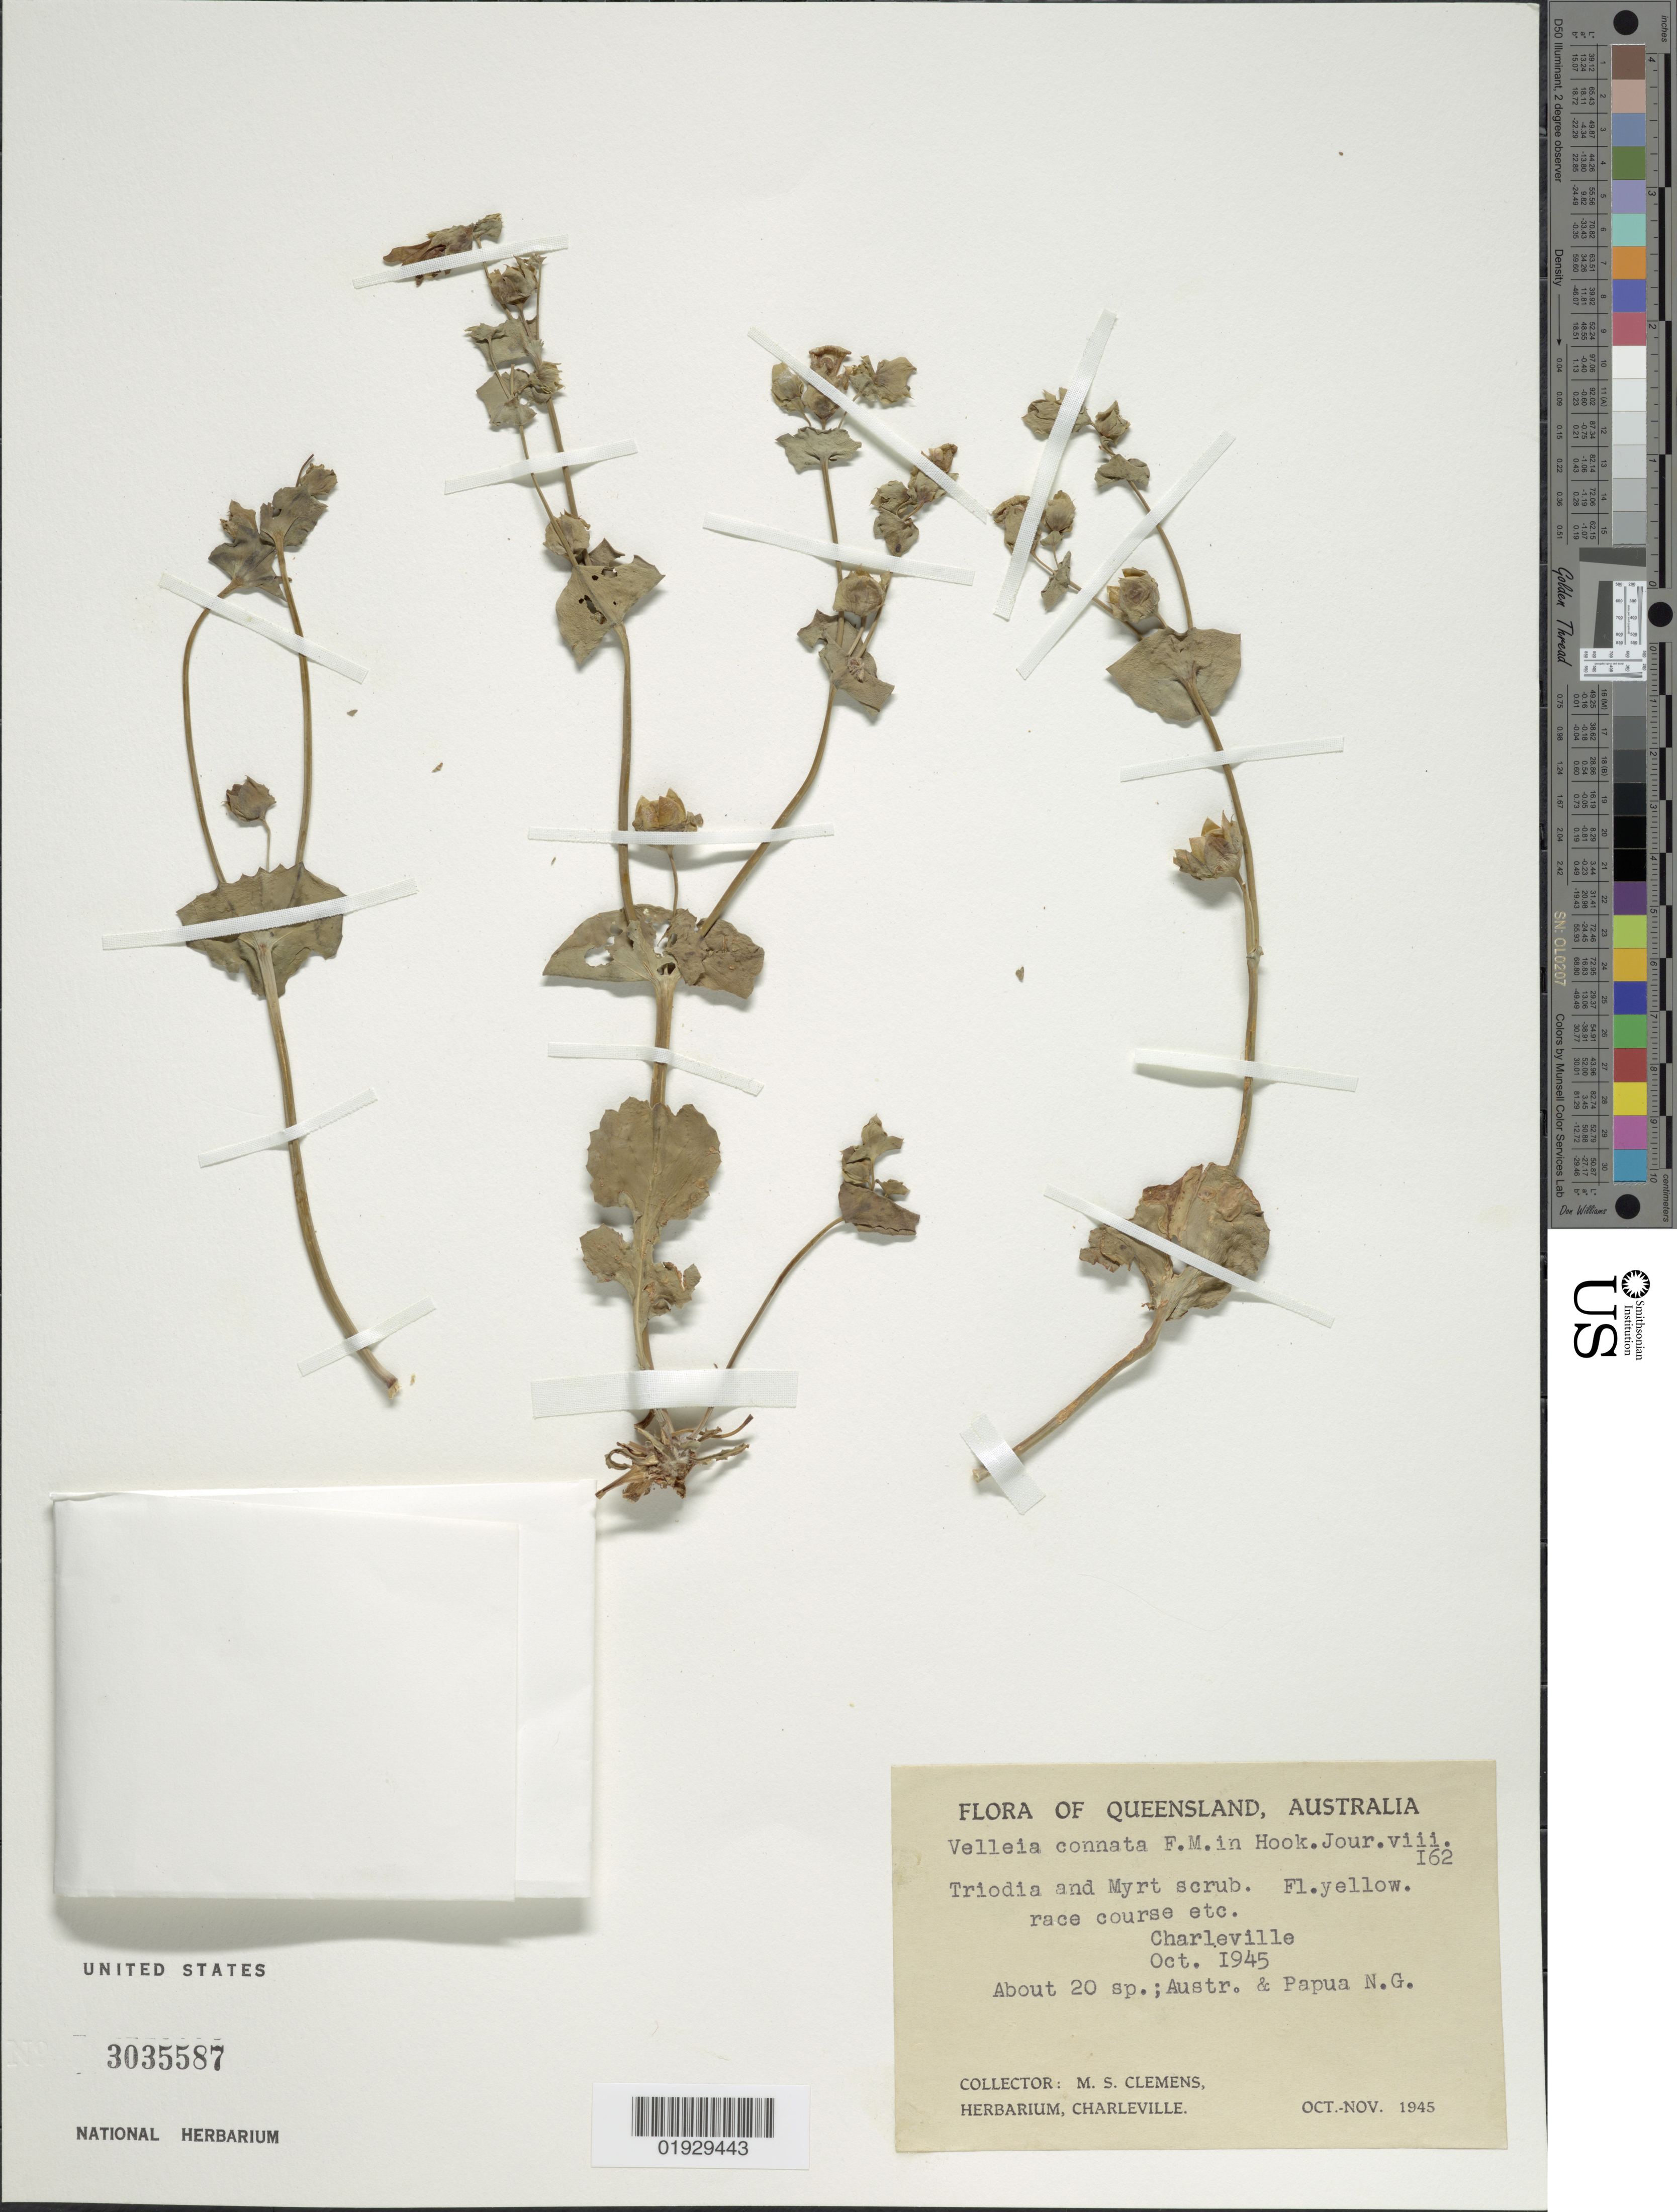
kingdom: Plantae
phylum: Tracheophyta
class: Magnoliopsida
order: Asterales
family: Goodeniaceae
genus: Velleia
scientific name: Velleia connata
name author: F. Muell.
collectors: M. S. Clemens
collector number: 162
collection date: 1945-10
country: Australia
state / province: Queensland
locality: Charleville.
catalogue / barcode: US 3035587